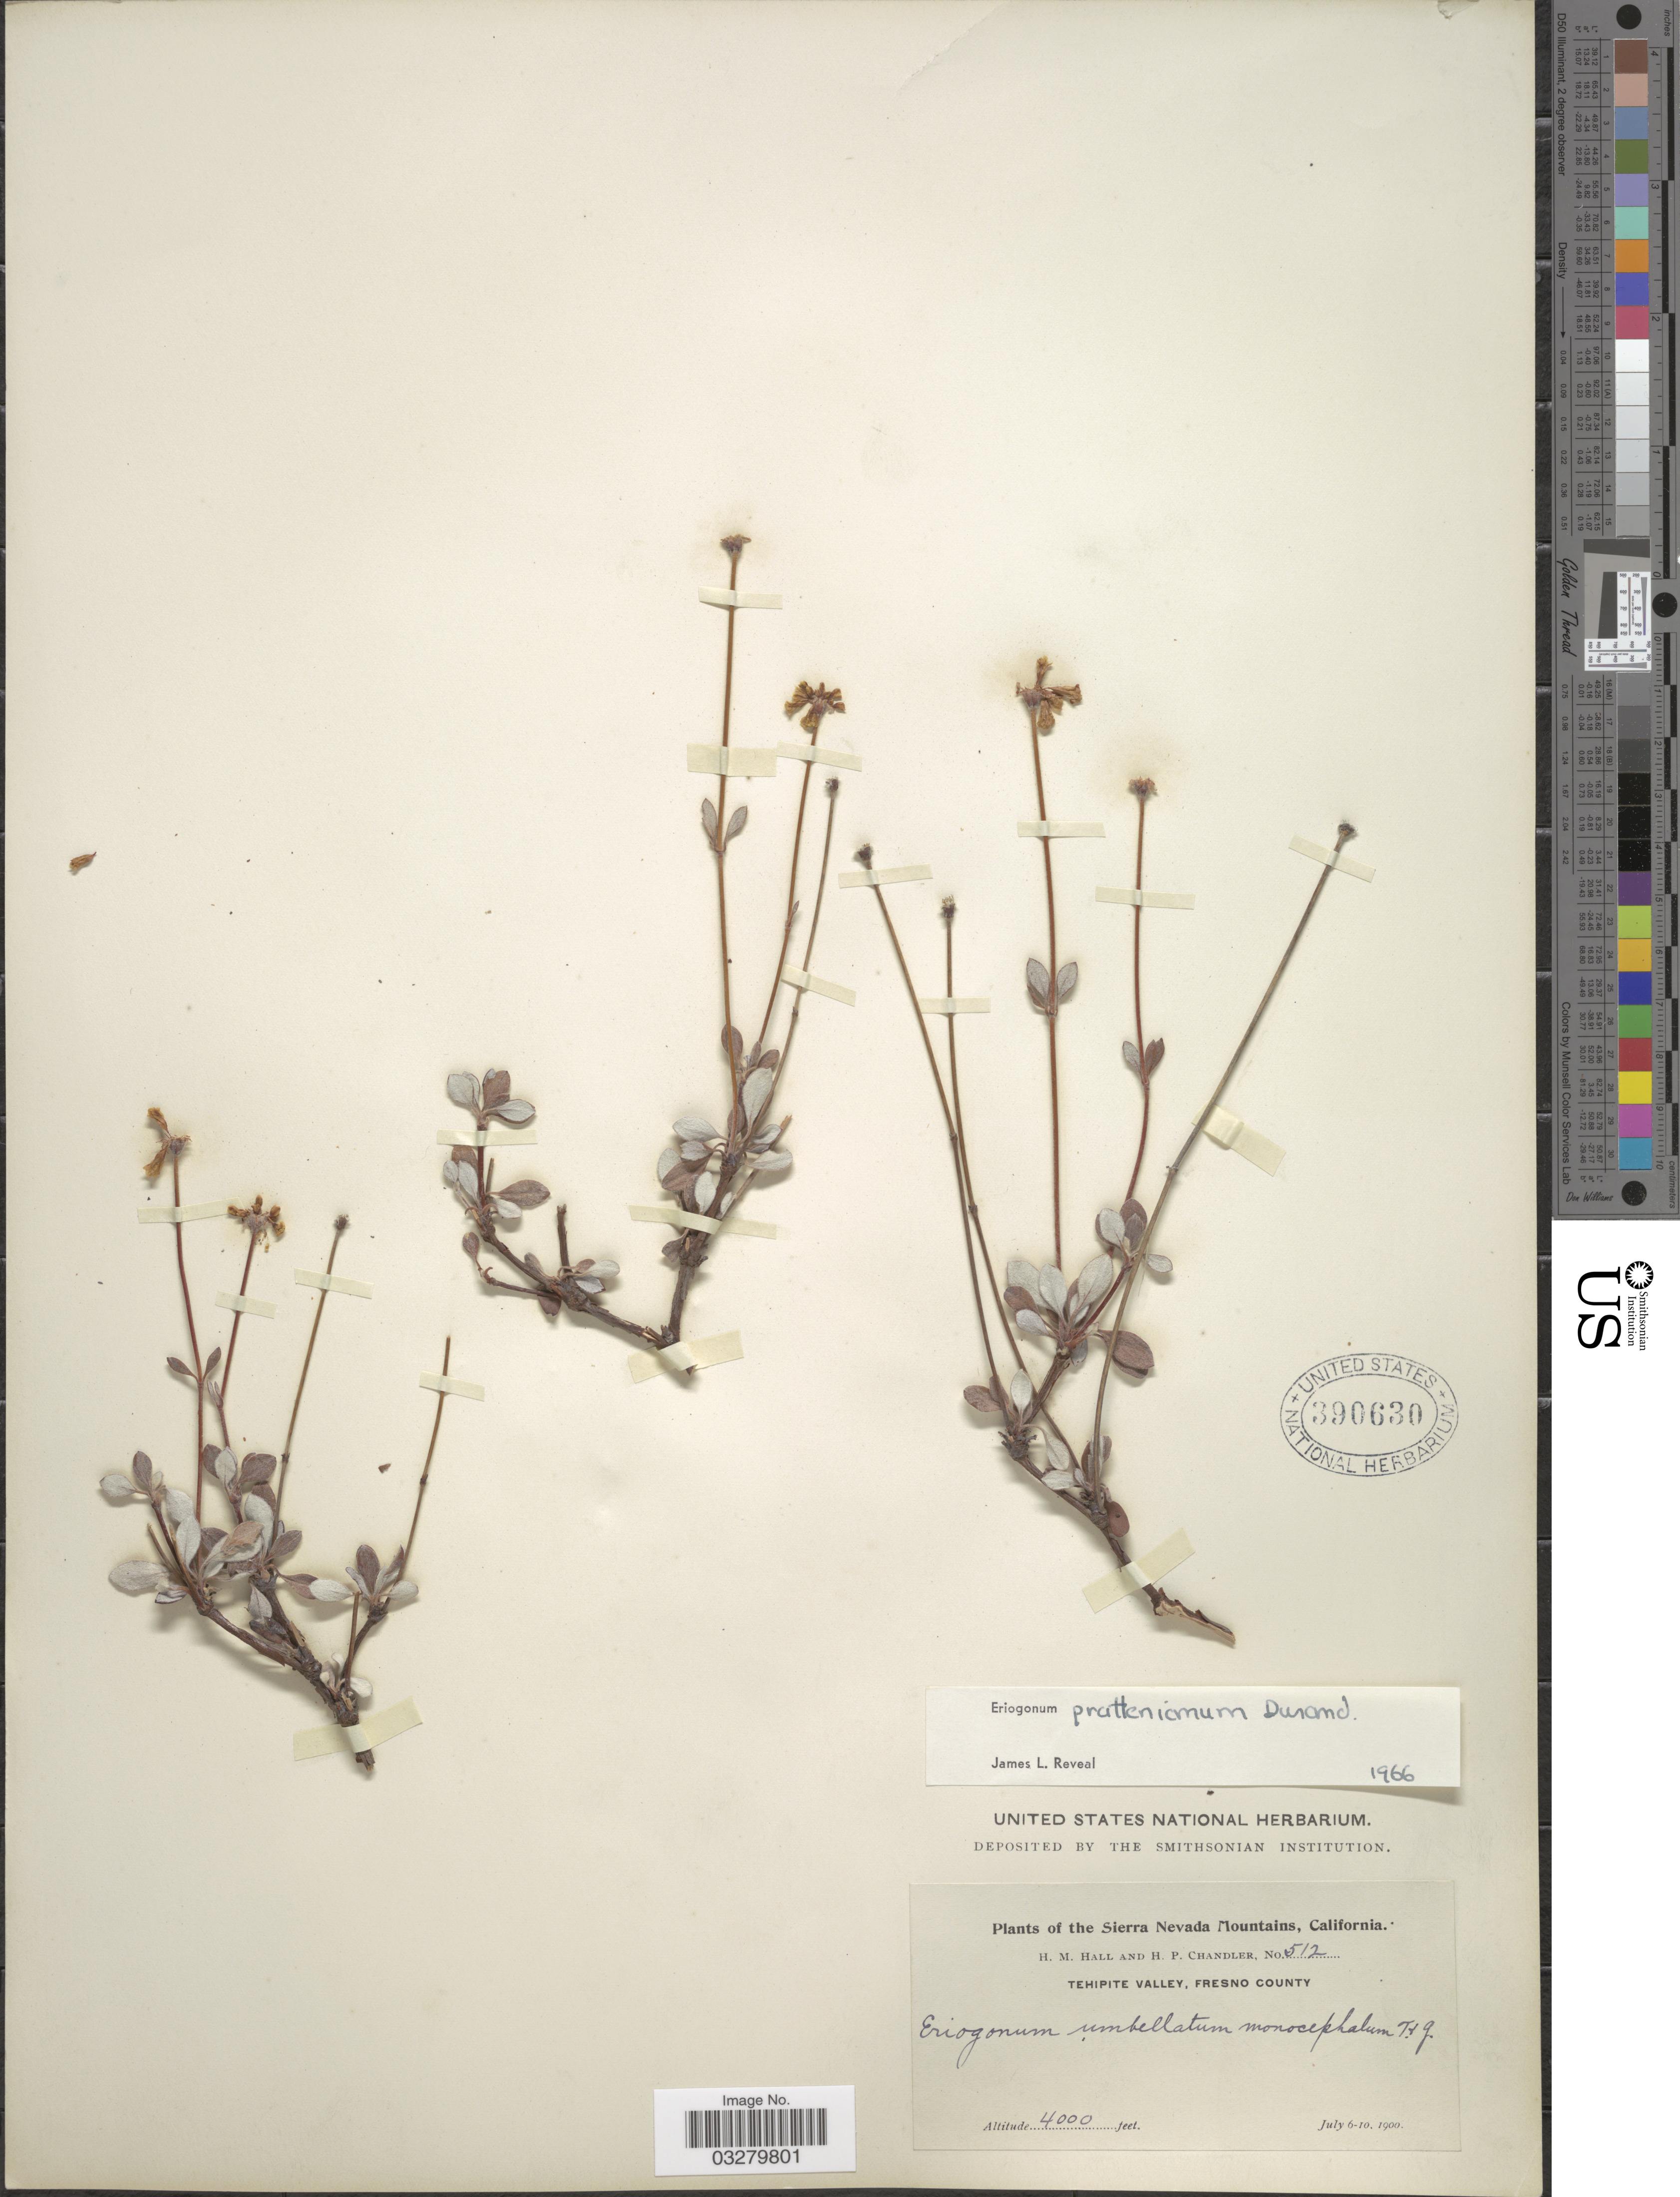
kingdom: Plantae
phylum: Tracheophyta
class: Magnoliopsida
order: Caryophyllales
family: Polygonaceae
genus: Eriogonum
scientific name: Eriogonum prattenianum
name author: Durand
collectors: H. M. Hall & H. Chandler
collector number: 512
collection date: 1900-07-06/1900-07-10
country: United States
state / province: California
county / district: Fresno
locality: Sierra Nevada Mountains. Tehipite Valley, Fresno County.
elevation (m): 1219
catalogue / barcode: US 390630